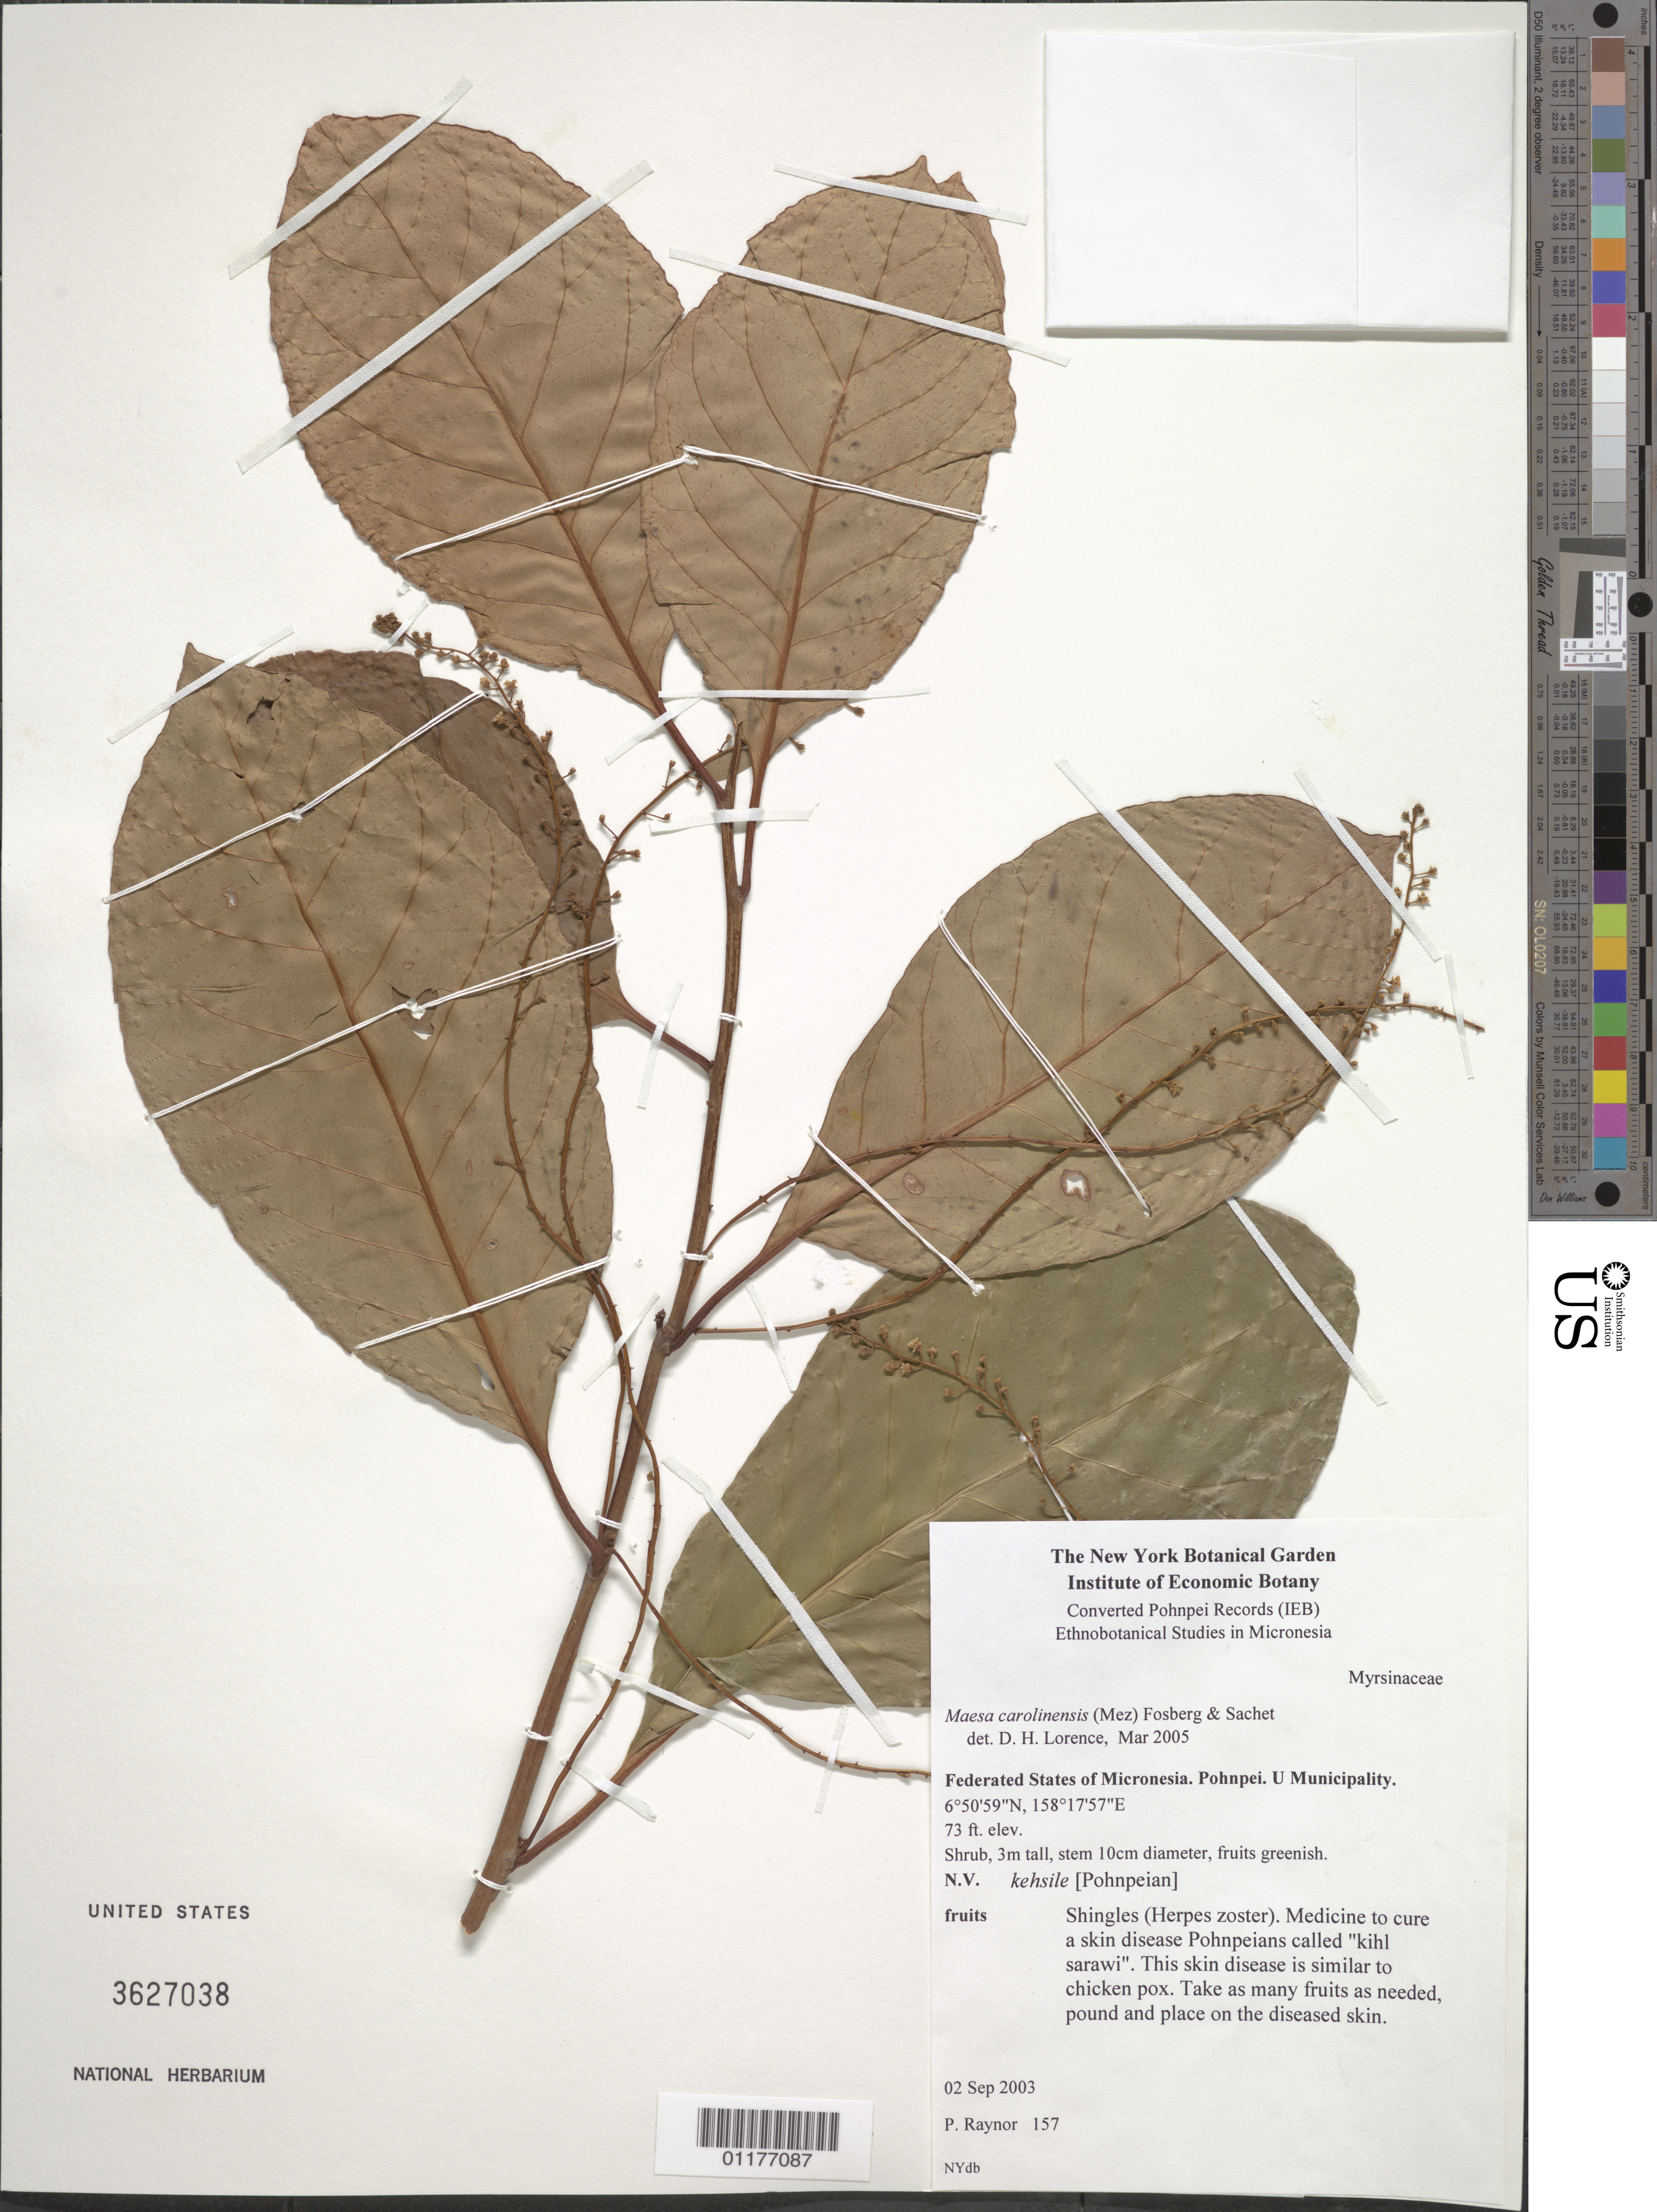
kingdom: Plantae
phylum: Tracheophyta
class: Magnoliopsida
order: Ericales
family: Primulaceae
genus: Maesa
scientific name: Maesa carolinensis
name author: Mez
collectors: P. Raynor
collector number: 157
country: Micronesia, Federated States of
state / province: Pohnpei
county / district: Uh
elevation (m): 22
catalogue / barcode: US 3627038